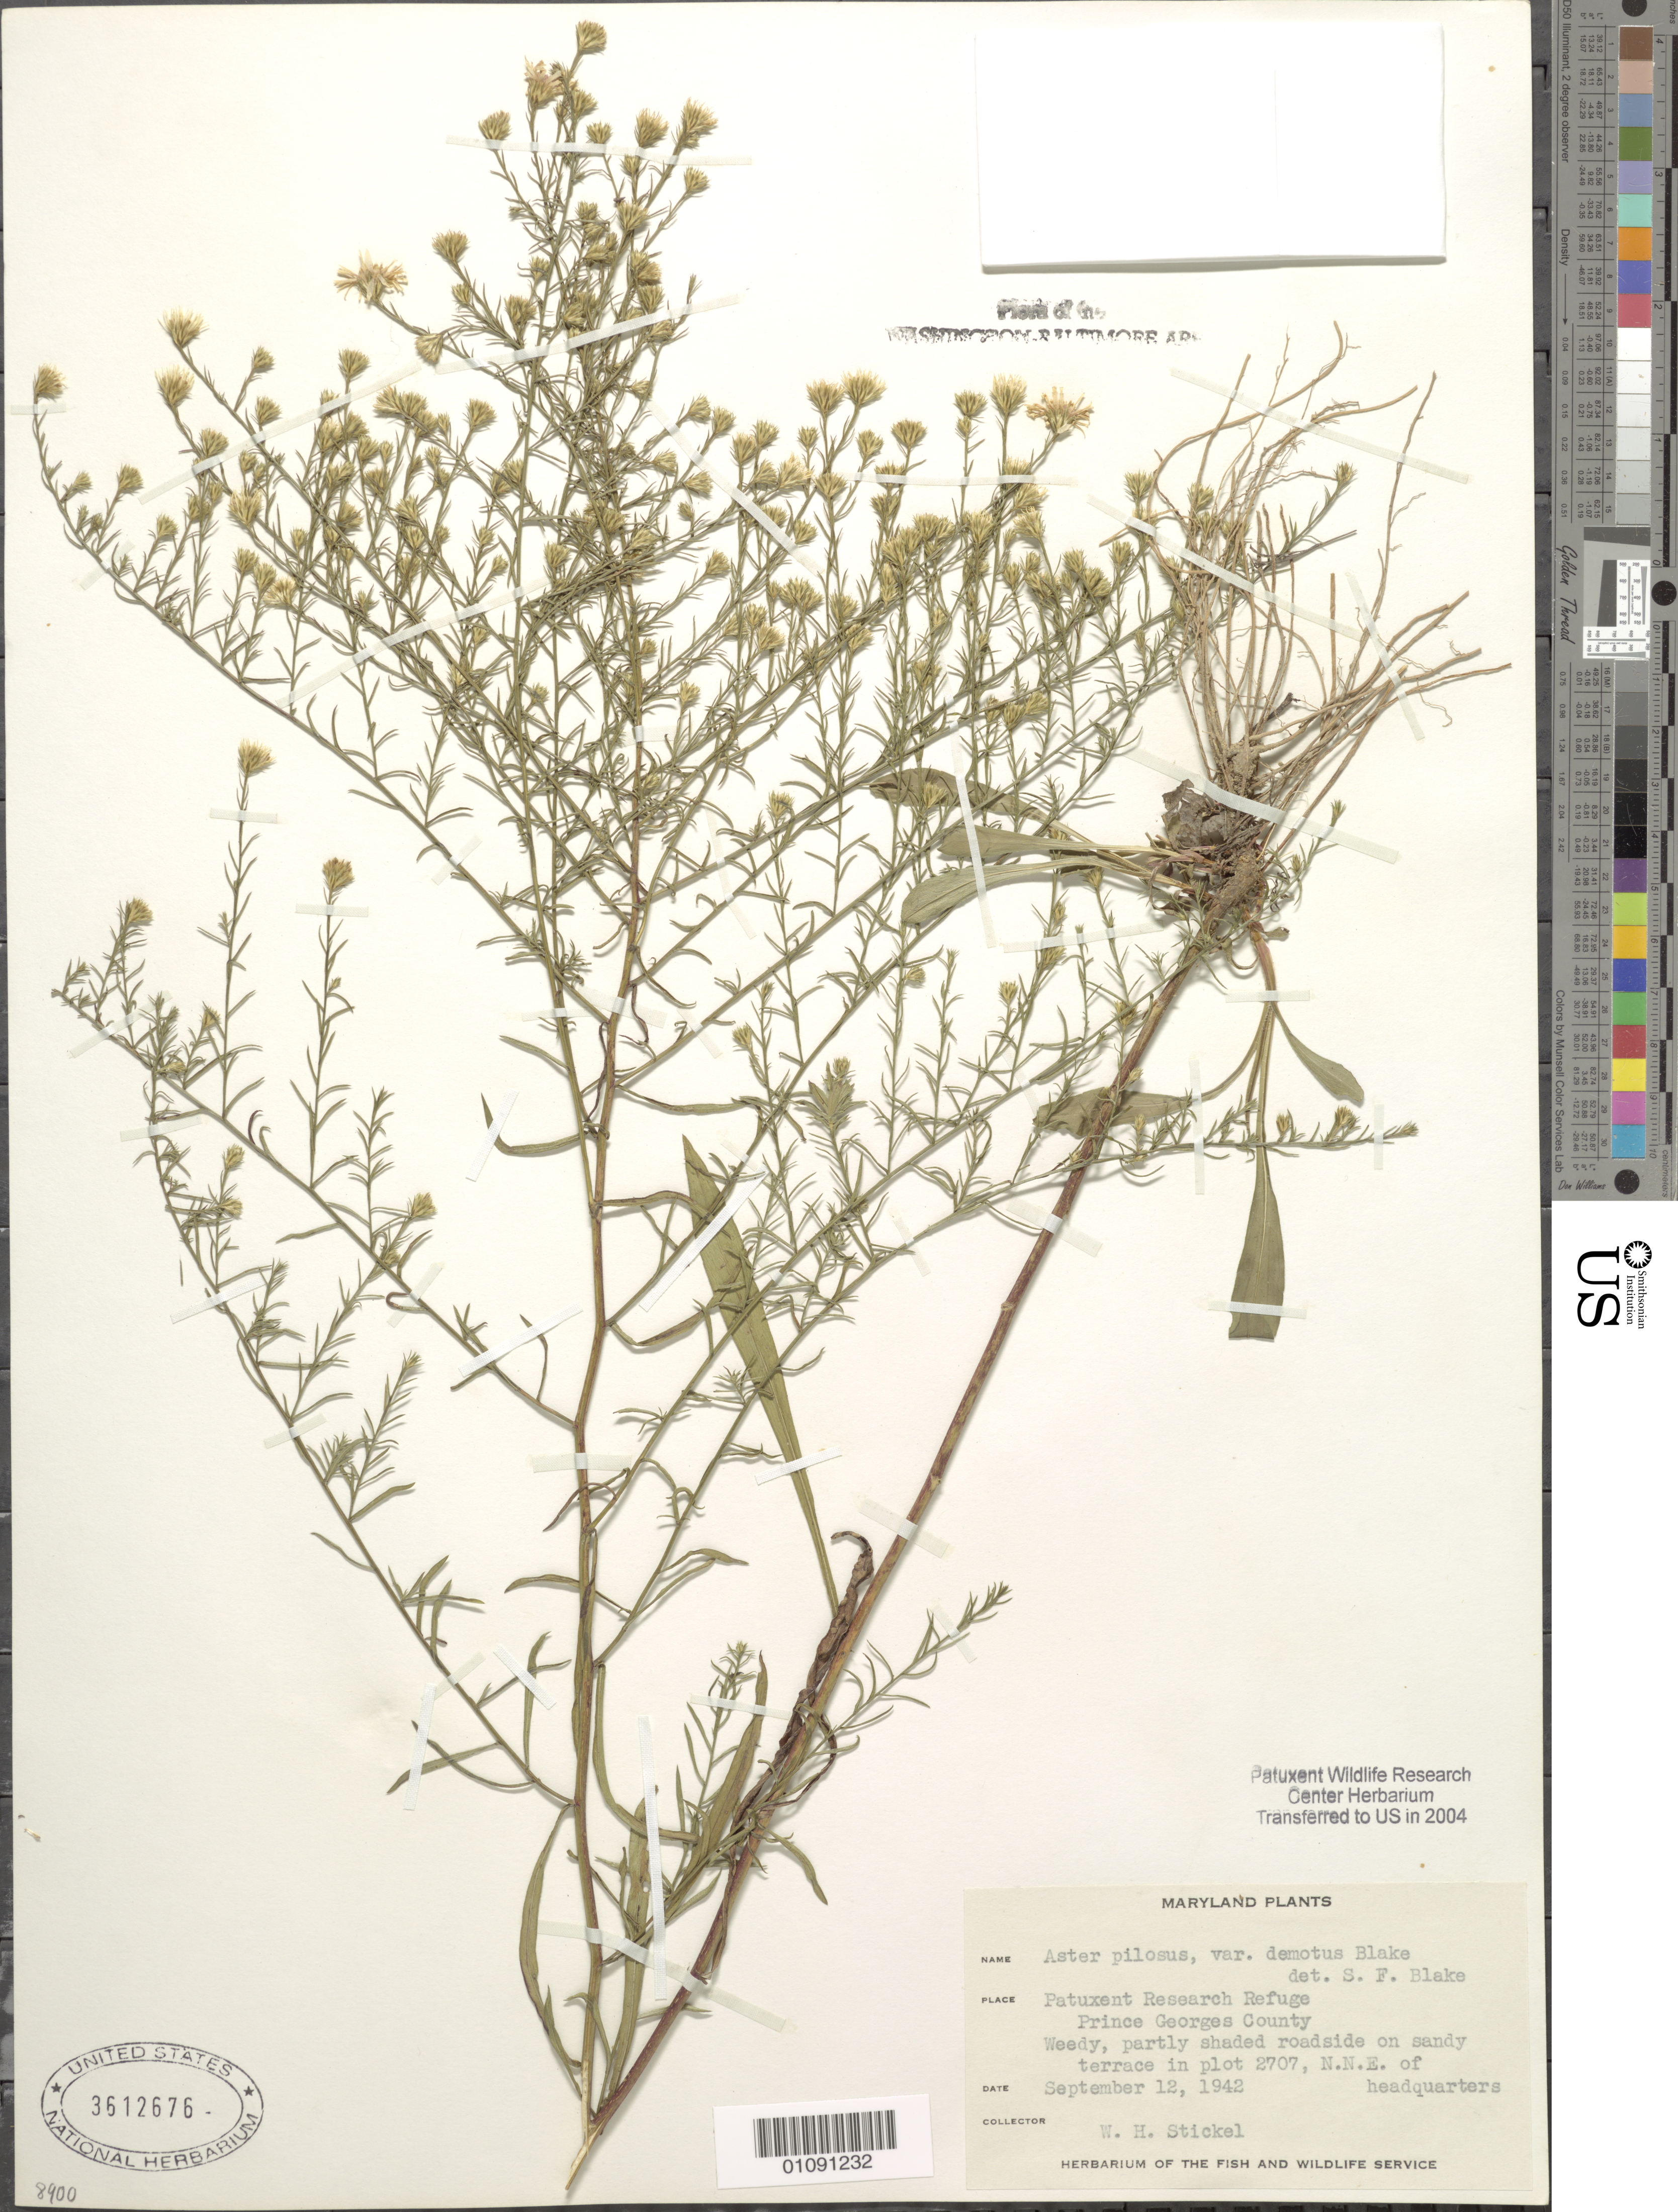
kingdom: Plantae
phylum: Tracheophyta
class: Magnoliopsida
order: Asterales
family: Asteraceae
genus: Symphyotrichum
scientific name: Symphyotrichum pilosum var. pringlei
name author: (A. Gray) G.L. Nesom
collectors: W. Stickel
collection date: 1942-09-12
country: United States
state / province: Maryland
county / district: Prince George's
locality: Patuxent Wildlife Refuge. In plot 2707, N.N.E. of headquarters.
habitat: Weedy, partly shaded roadside on sandy terrace.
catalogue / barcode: US 3612676